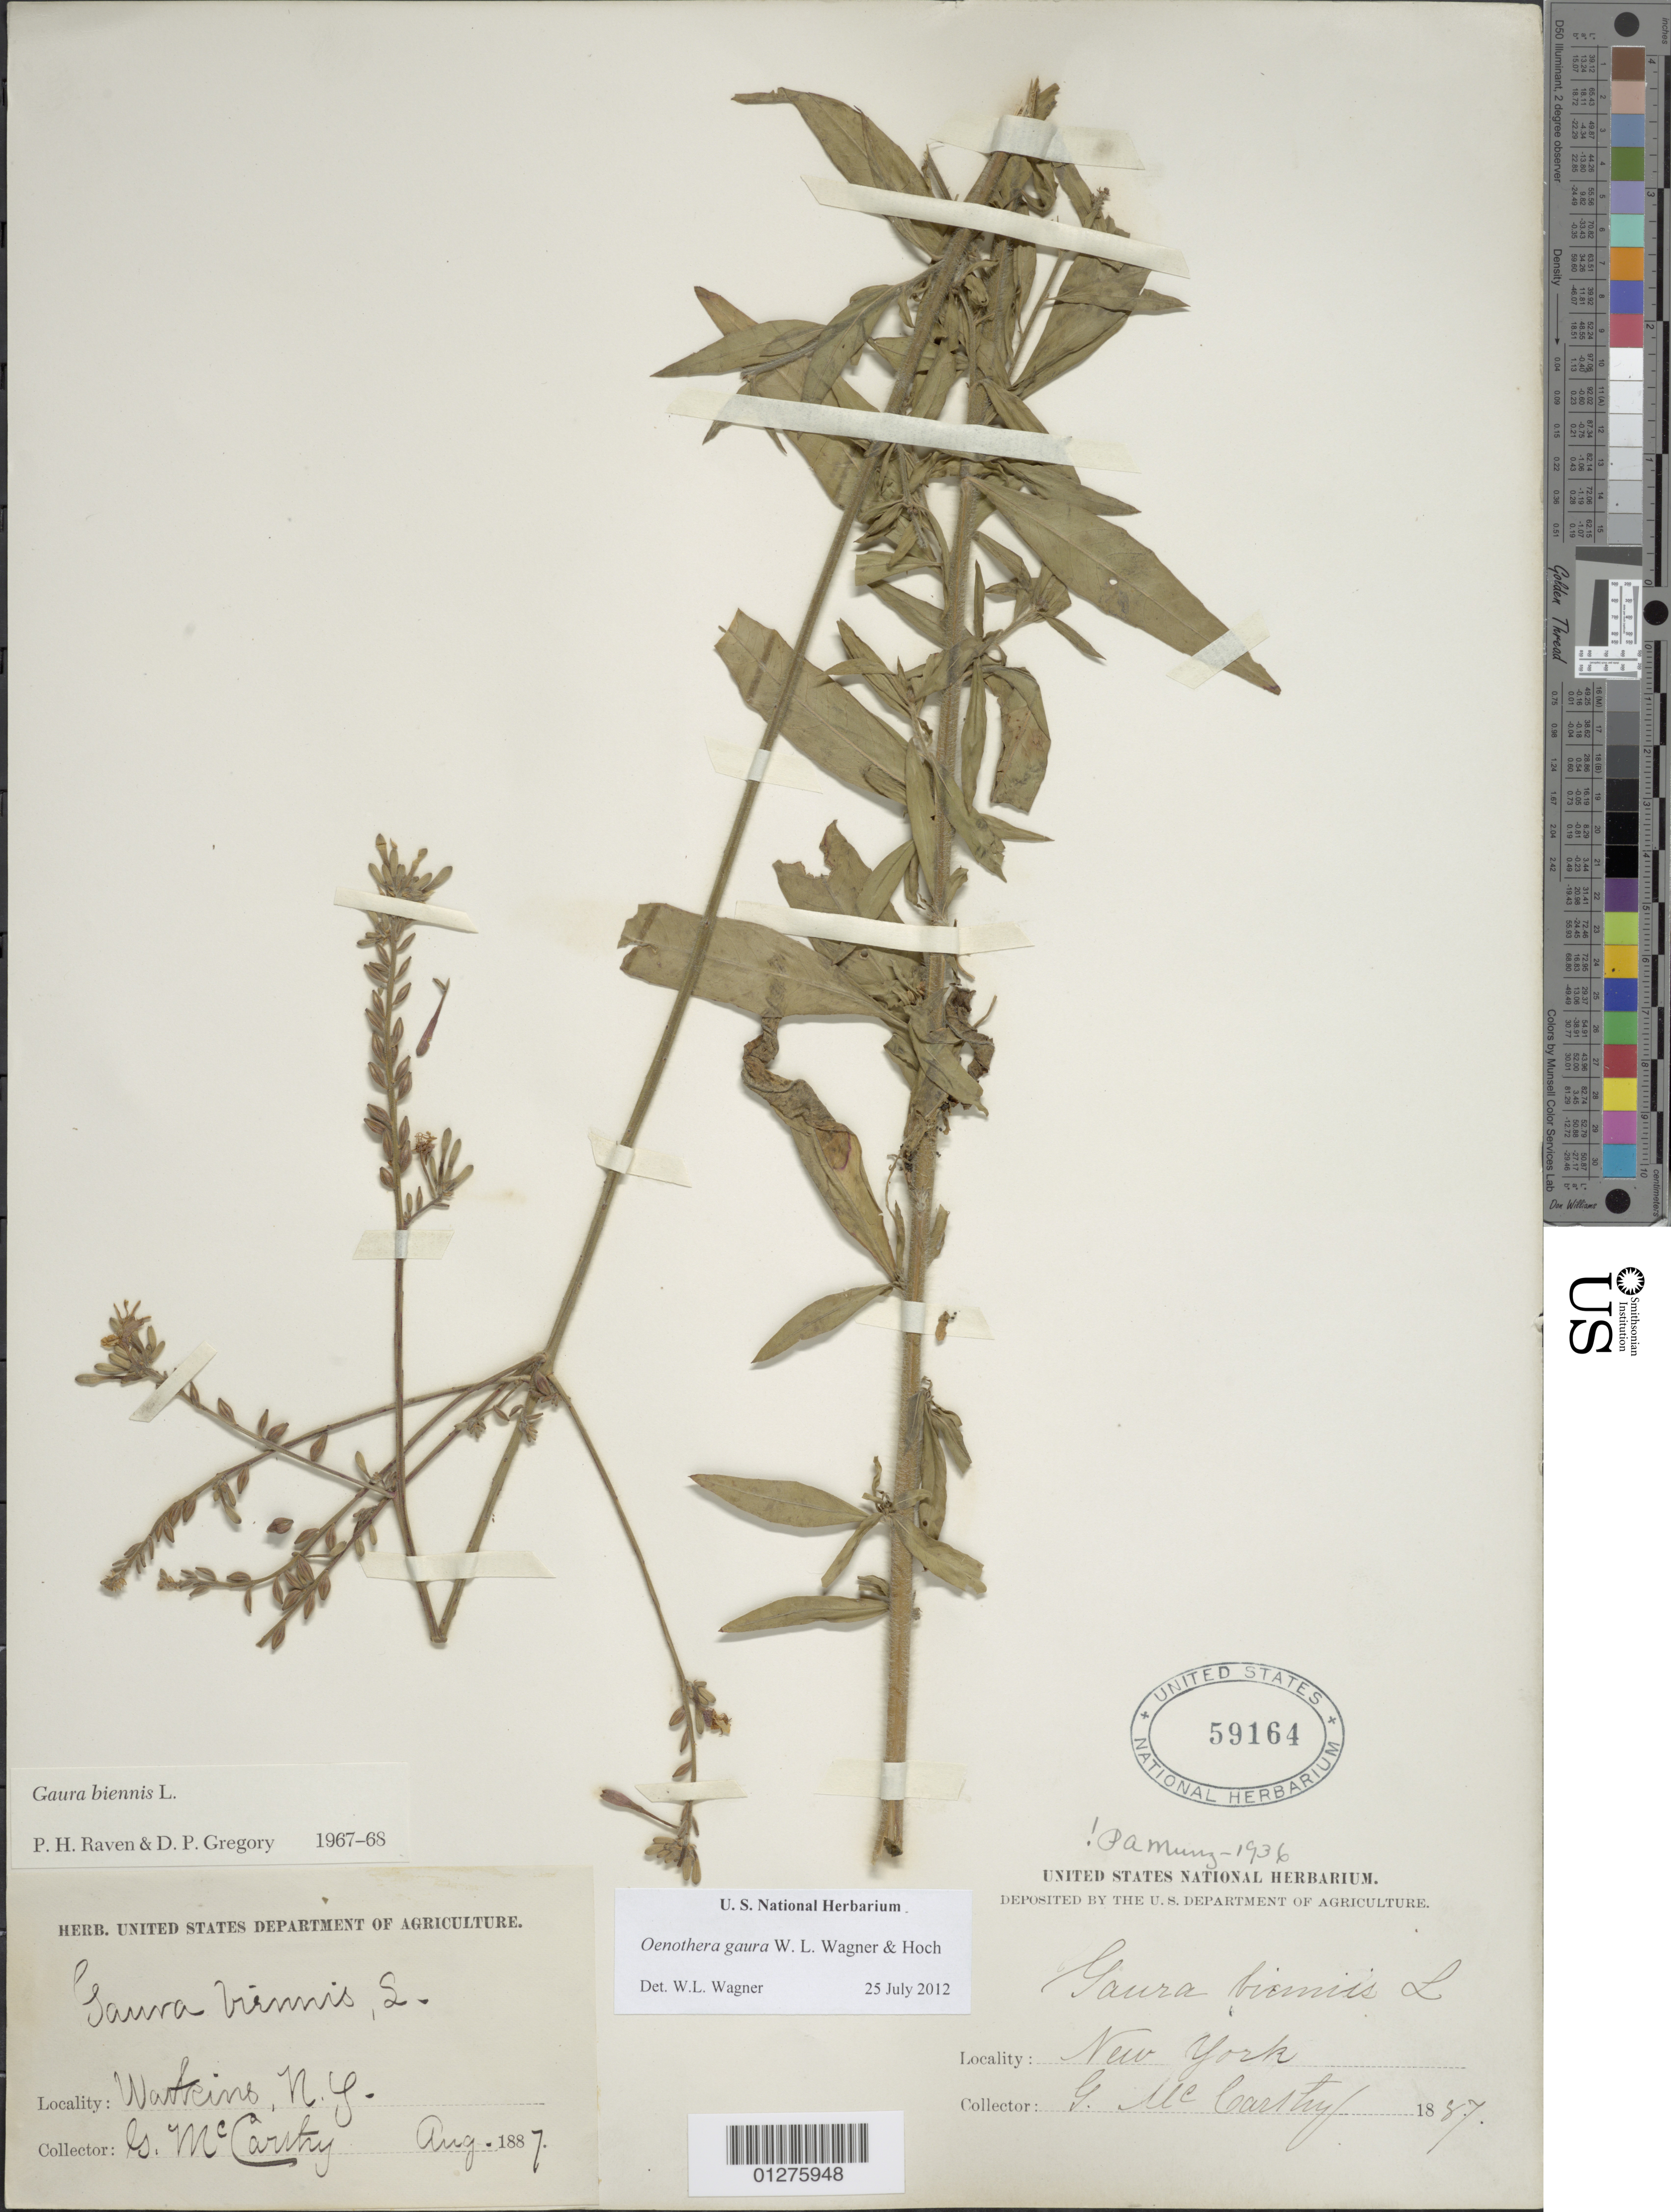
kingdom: Plantae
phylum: Tracheophyta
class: Magnoliopsida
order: Myrtales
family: Onagraceae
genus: Oenothera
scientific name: Oenothera gaura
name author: W.L. Wagner & Hoch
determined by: Wagner, W. L., (BOT), Smithsonian Institution - National Museum of Natural History (UNITED STATES)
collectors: G. McCarthy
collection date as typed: Aug 1887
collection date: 1887-08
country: United States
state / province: New York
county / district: Schuyler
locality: Watkins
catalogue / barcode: US 59164